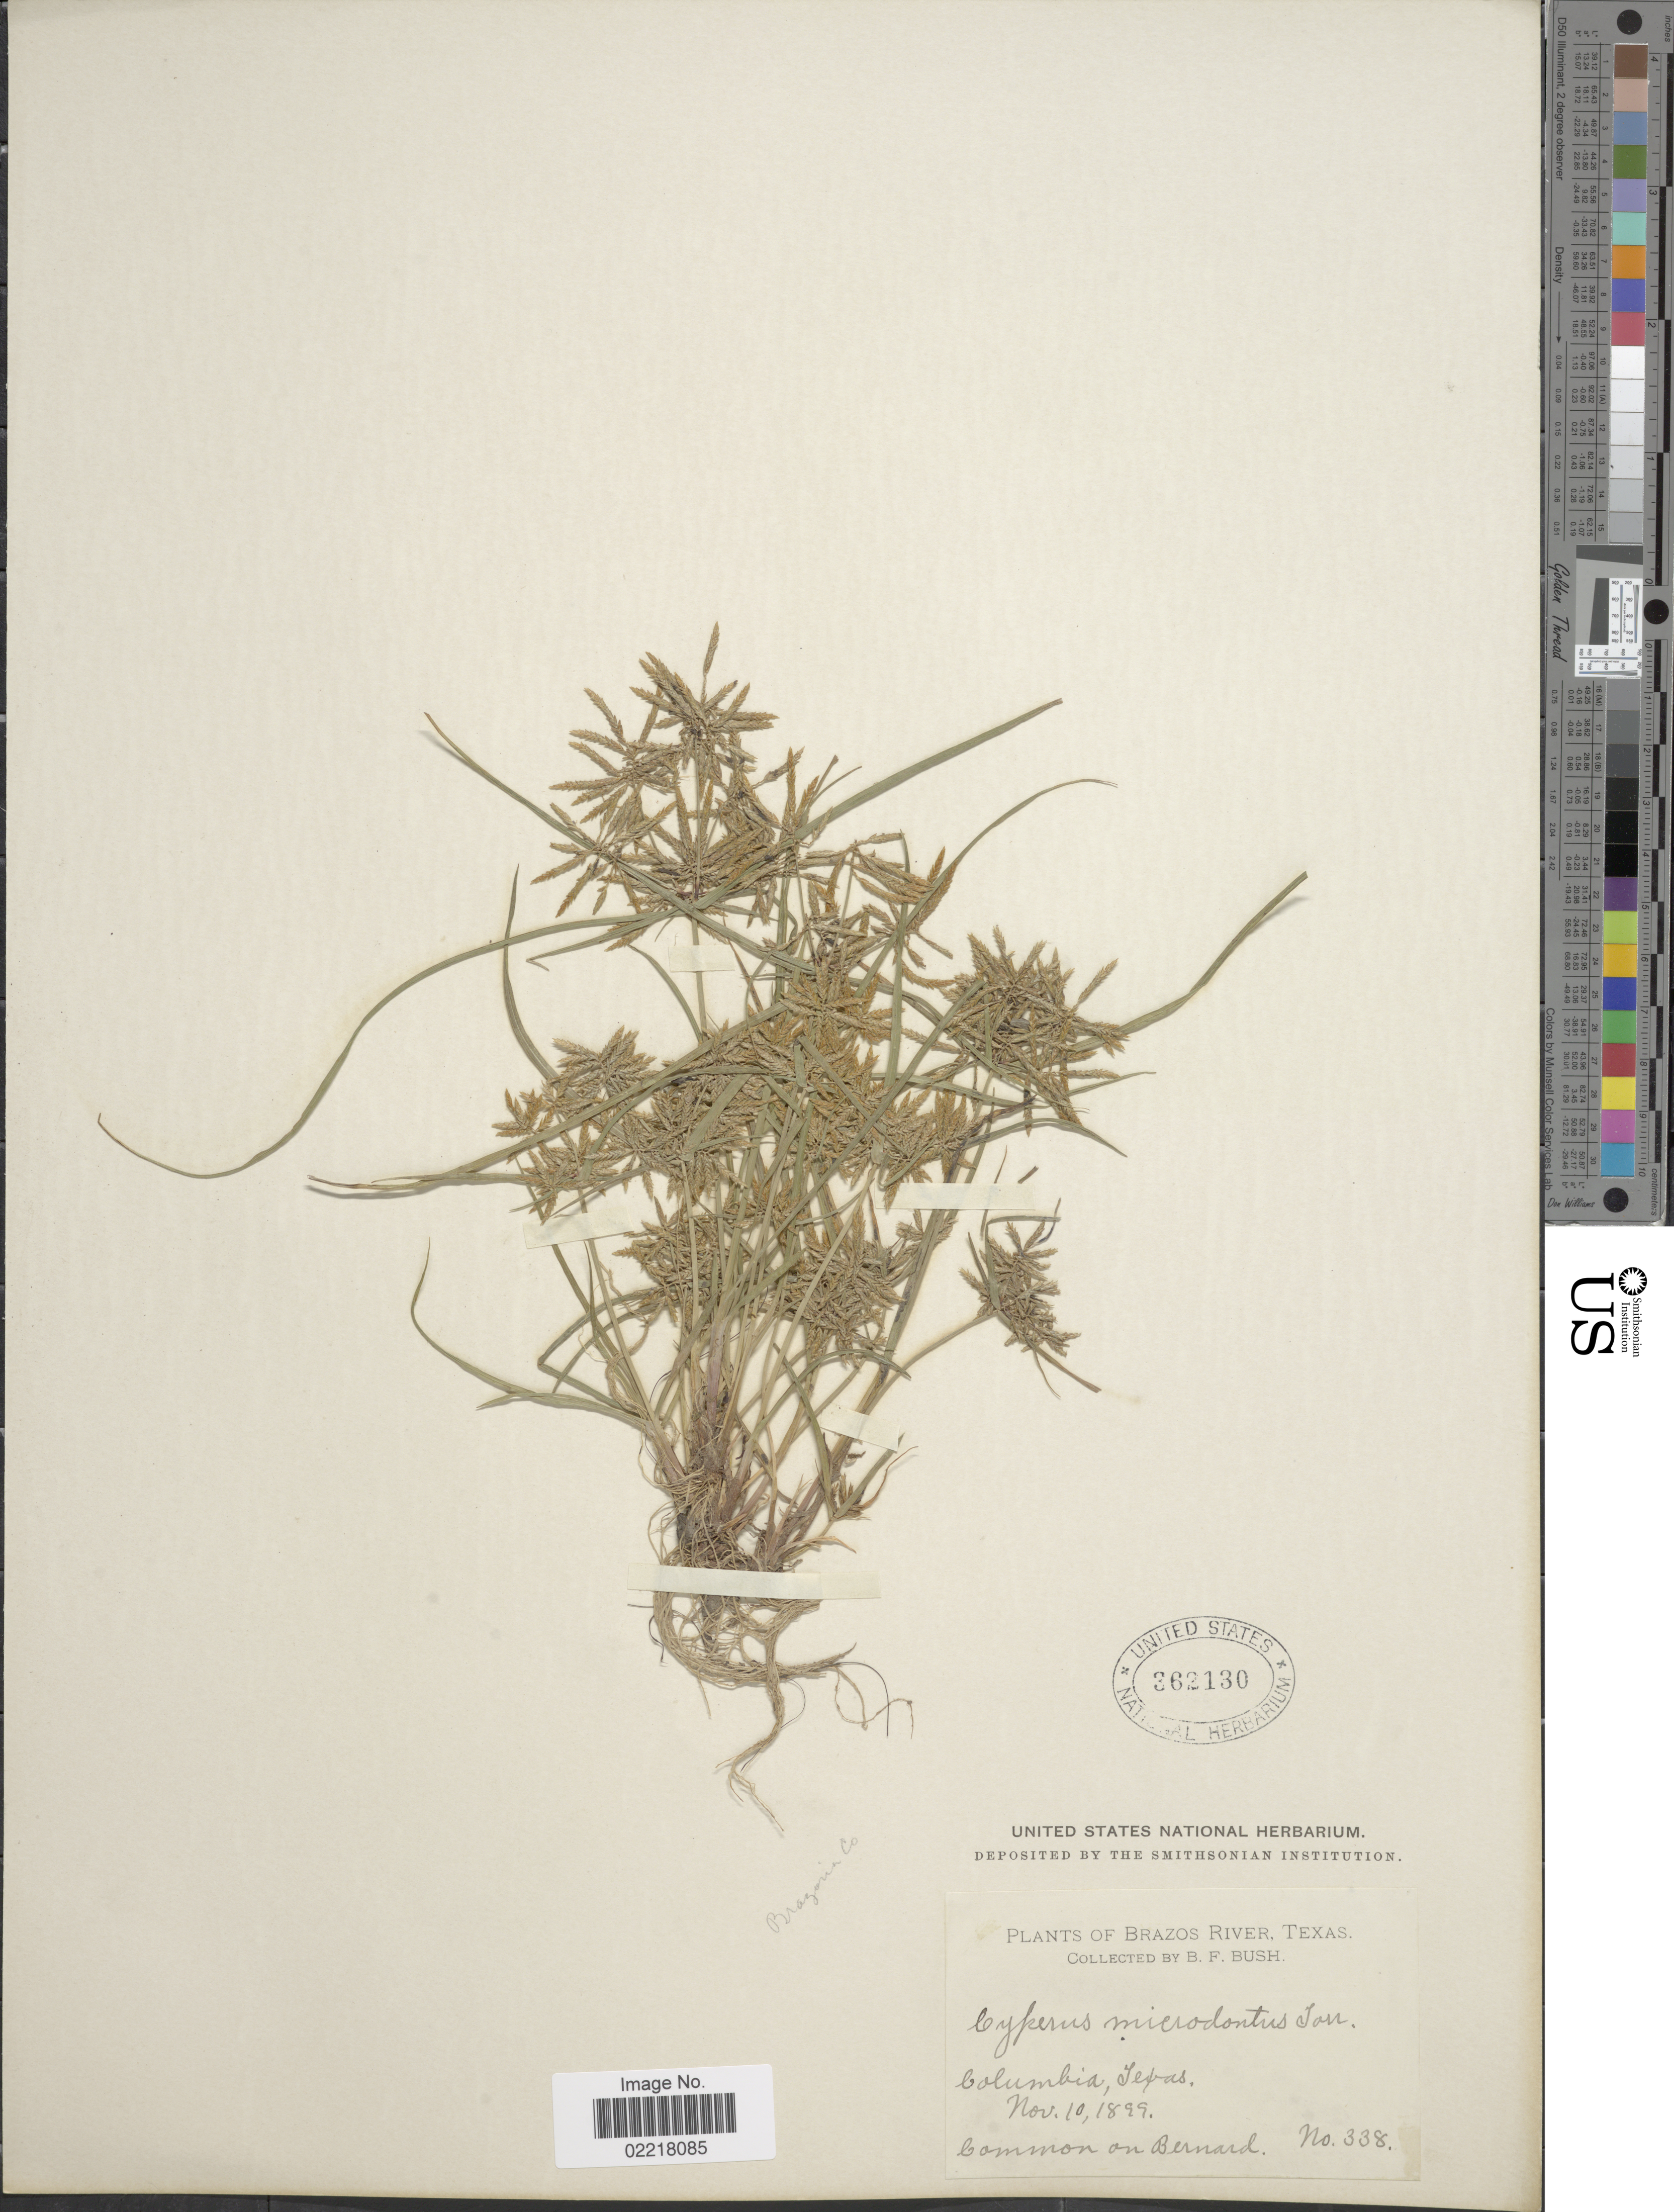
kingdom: Plantae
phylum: Tracheophyta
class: Liliopsida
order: Poales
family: Cyperaceae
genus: Cyperus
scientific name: Cyperus polystachyos var. texensis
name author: (Torr.) Fernald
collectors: B. F. Bush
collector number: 338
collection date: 1899-11-10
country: United States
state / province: Texas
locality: Brazos River. Columbia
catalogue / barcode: US 362130